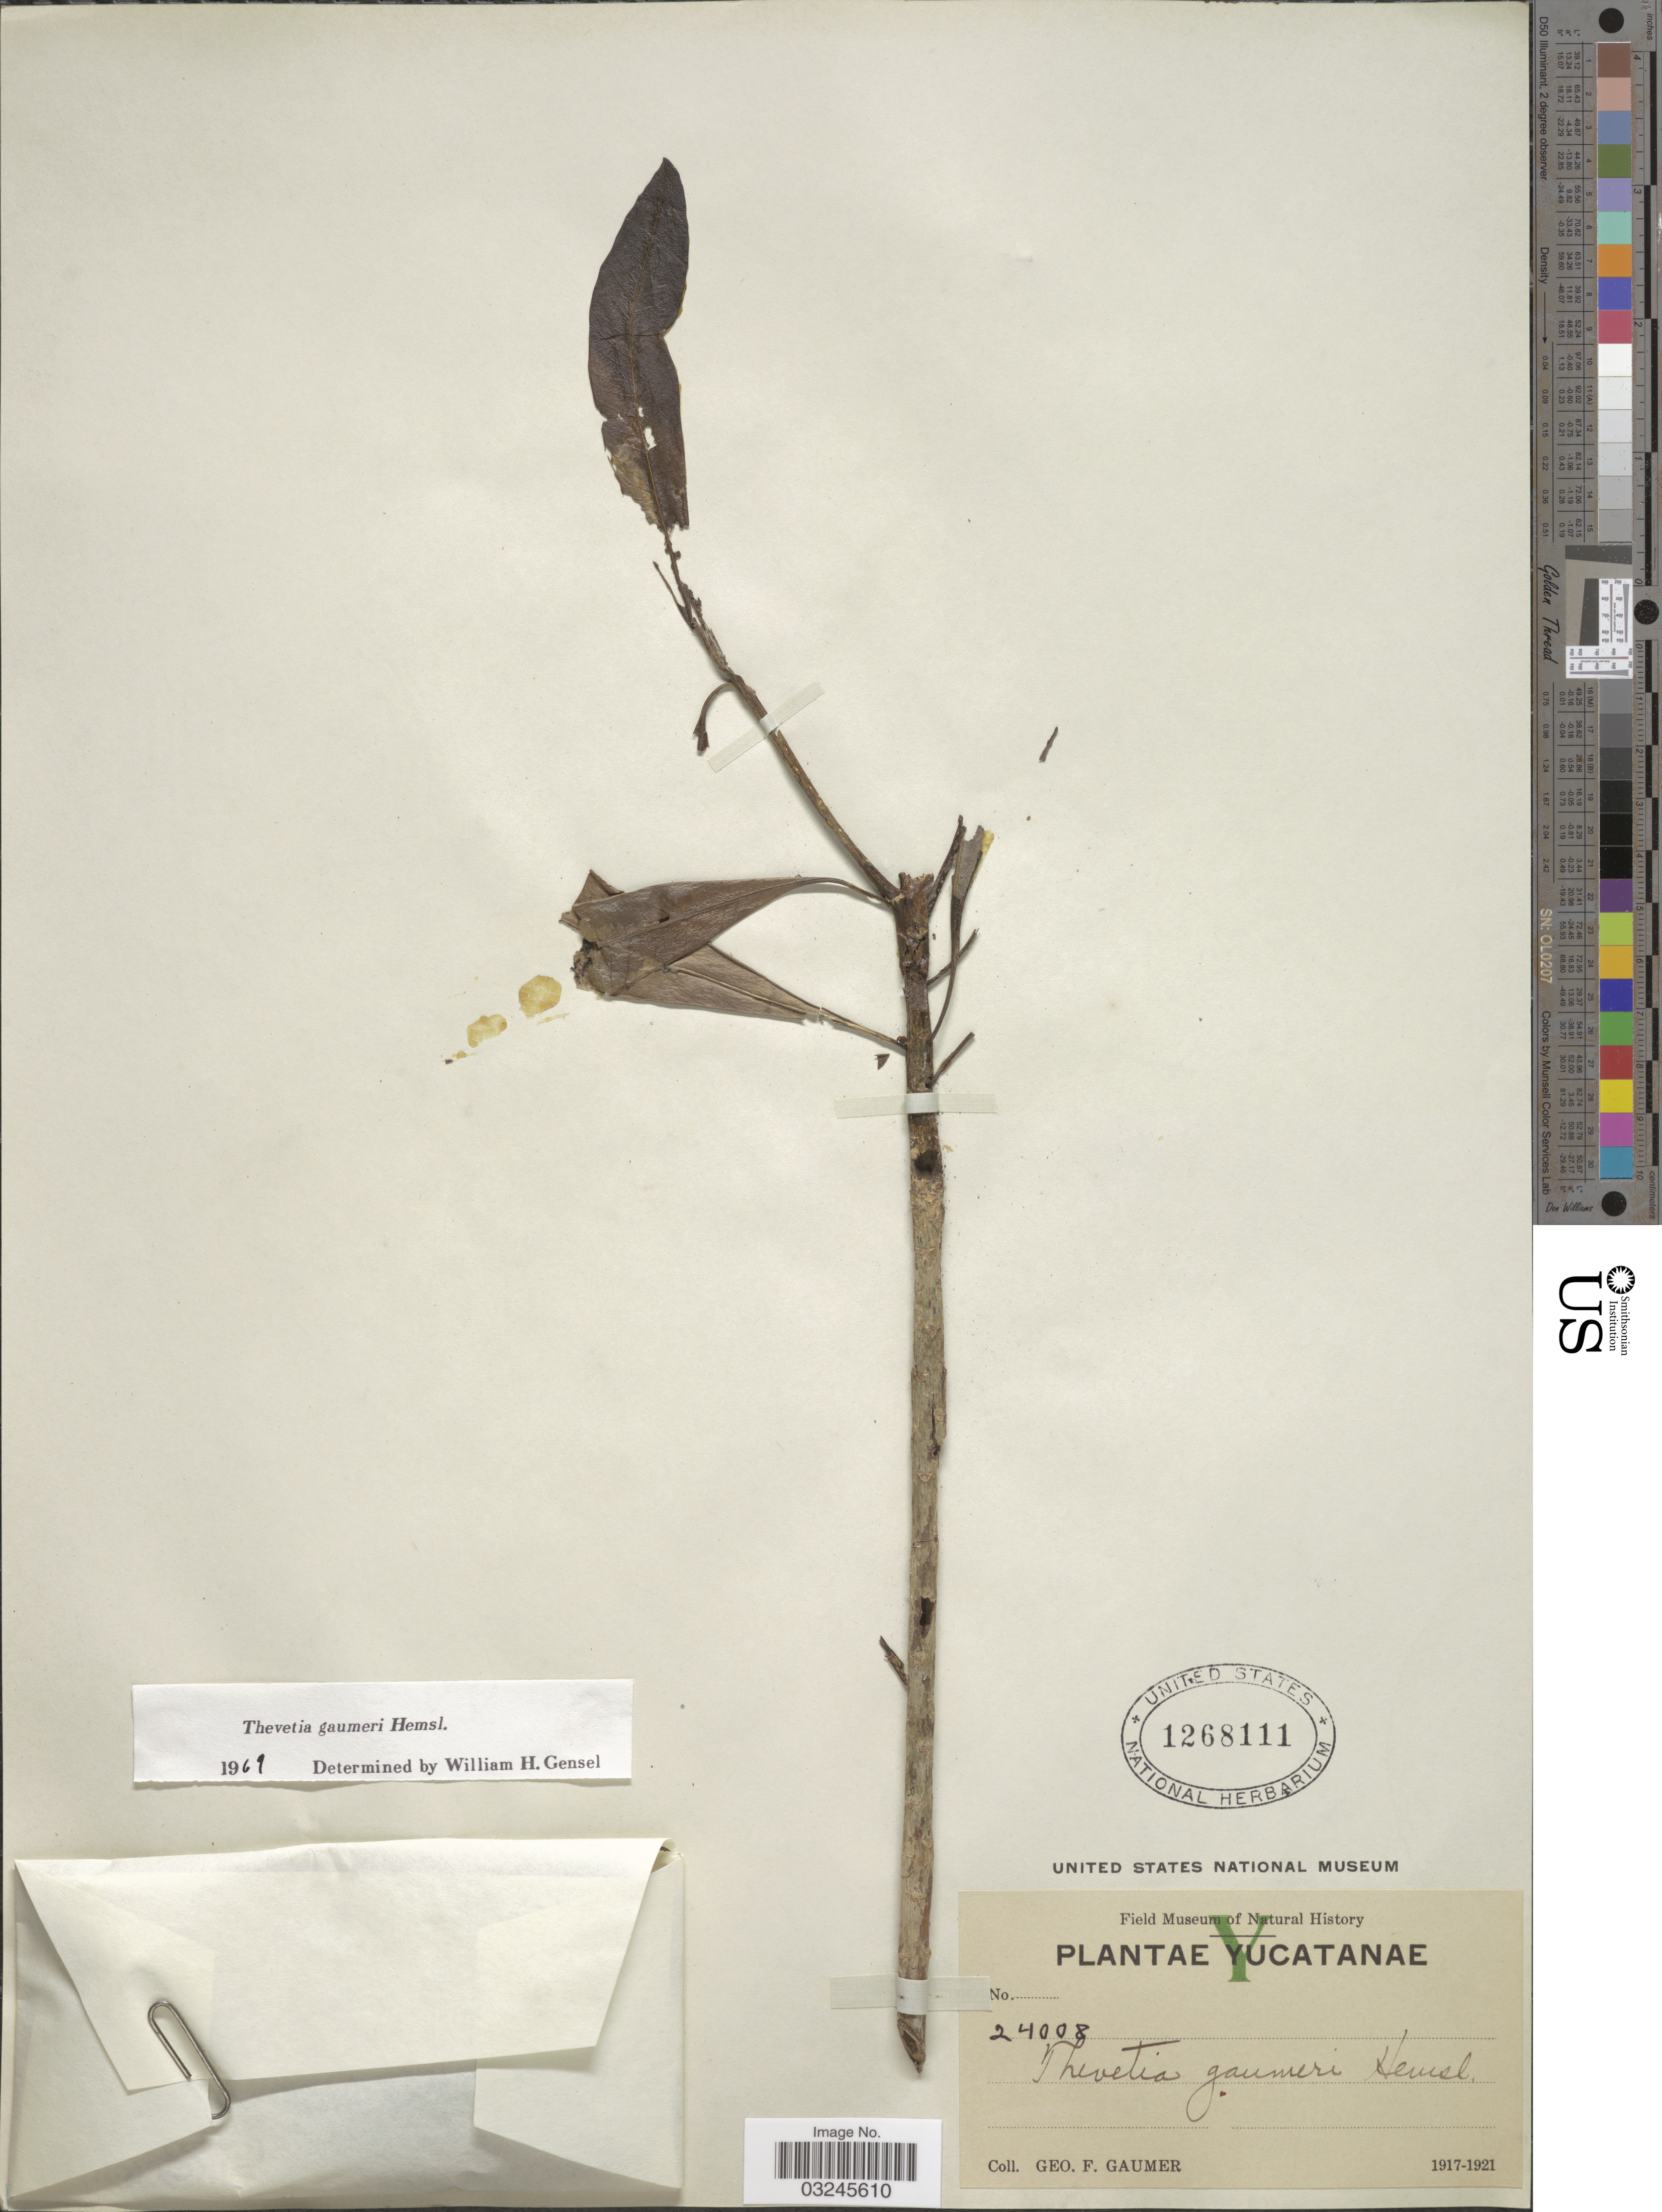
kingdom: Plantae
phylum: Tracheophyta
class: Magnoliopsida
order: Gentianales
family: Apocynaceae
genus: Thevetia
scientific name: Thevetia gaumeri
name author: Hemsl.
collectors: G. F. Gaumer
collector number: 24008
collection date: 1917/1921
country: Mexico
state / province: Yucatán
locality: Yucatanae.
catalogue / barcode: US 1268111